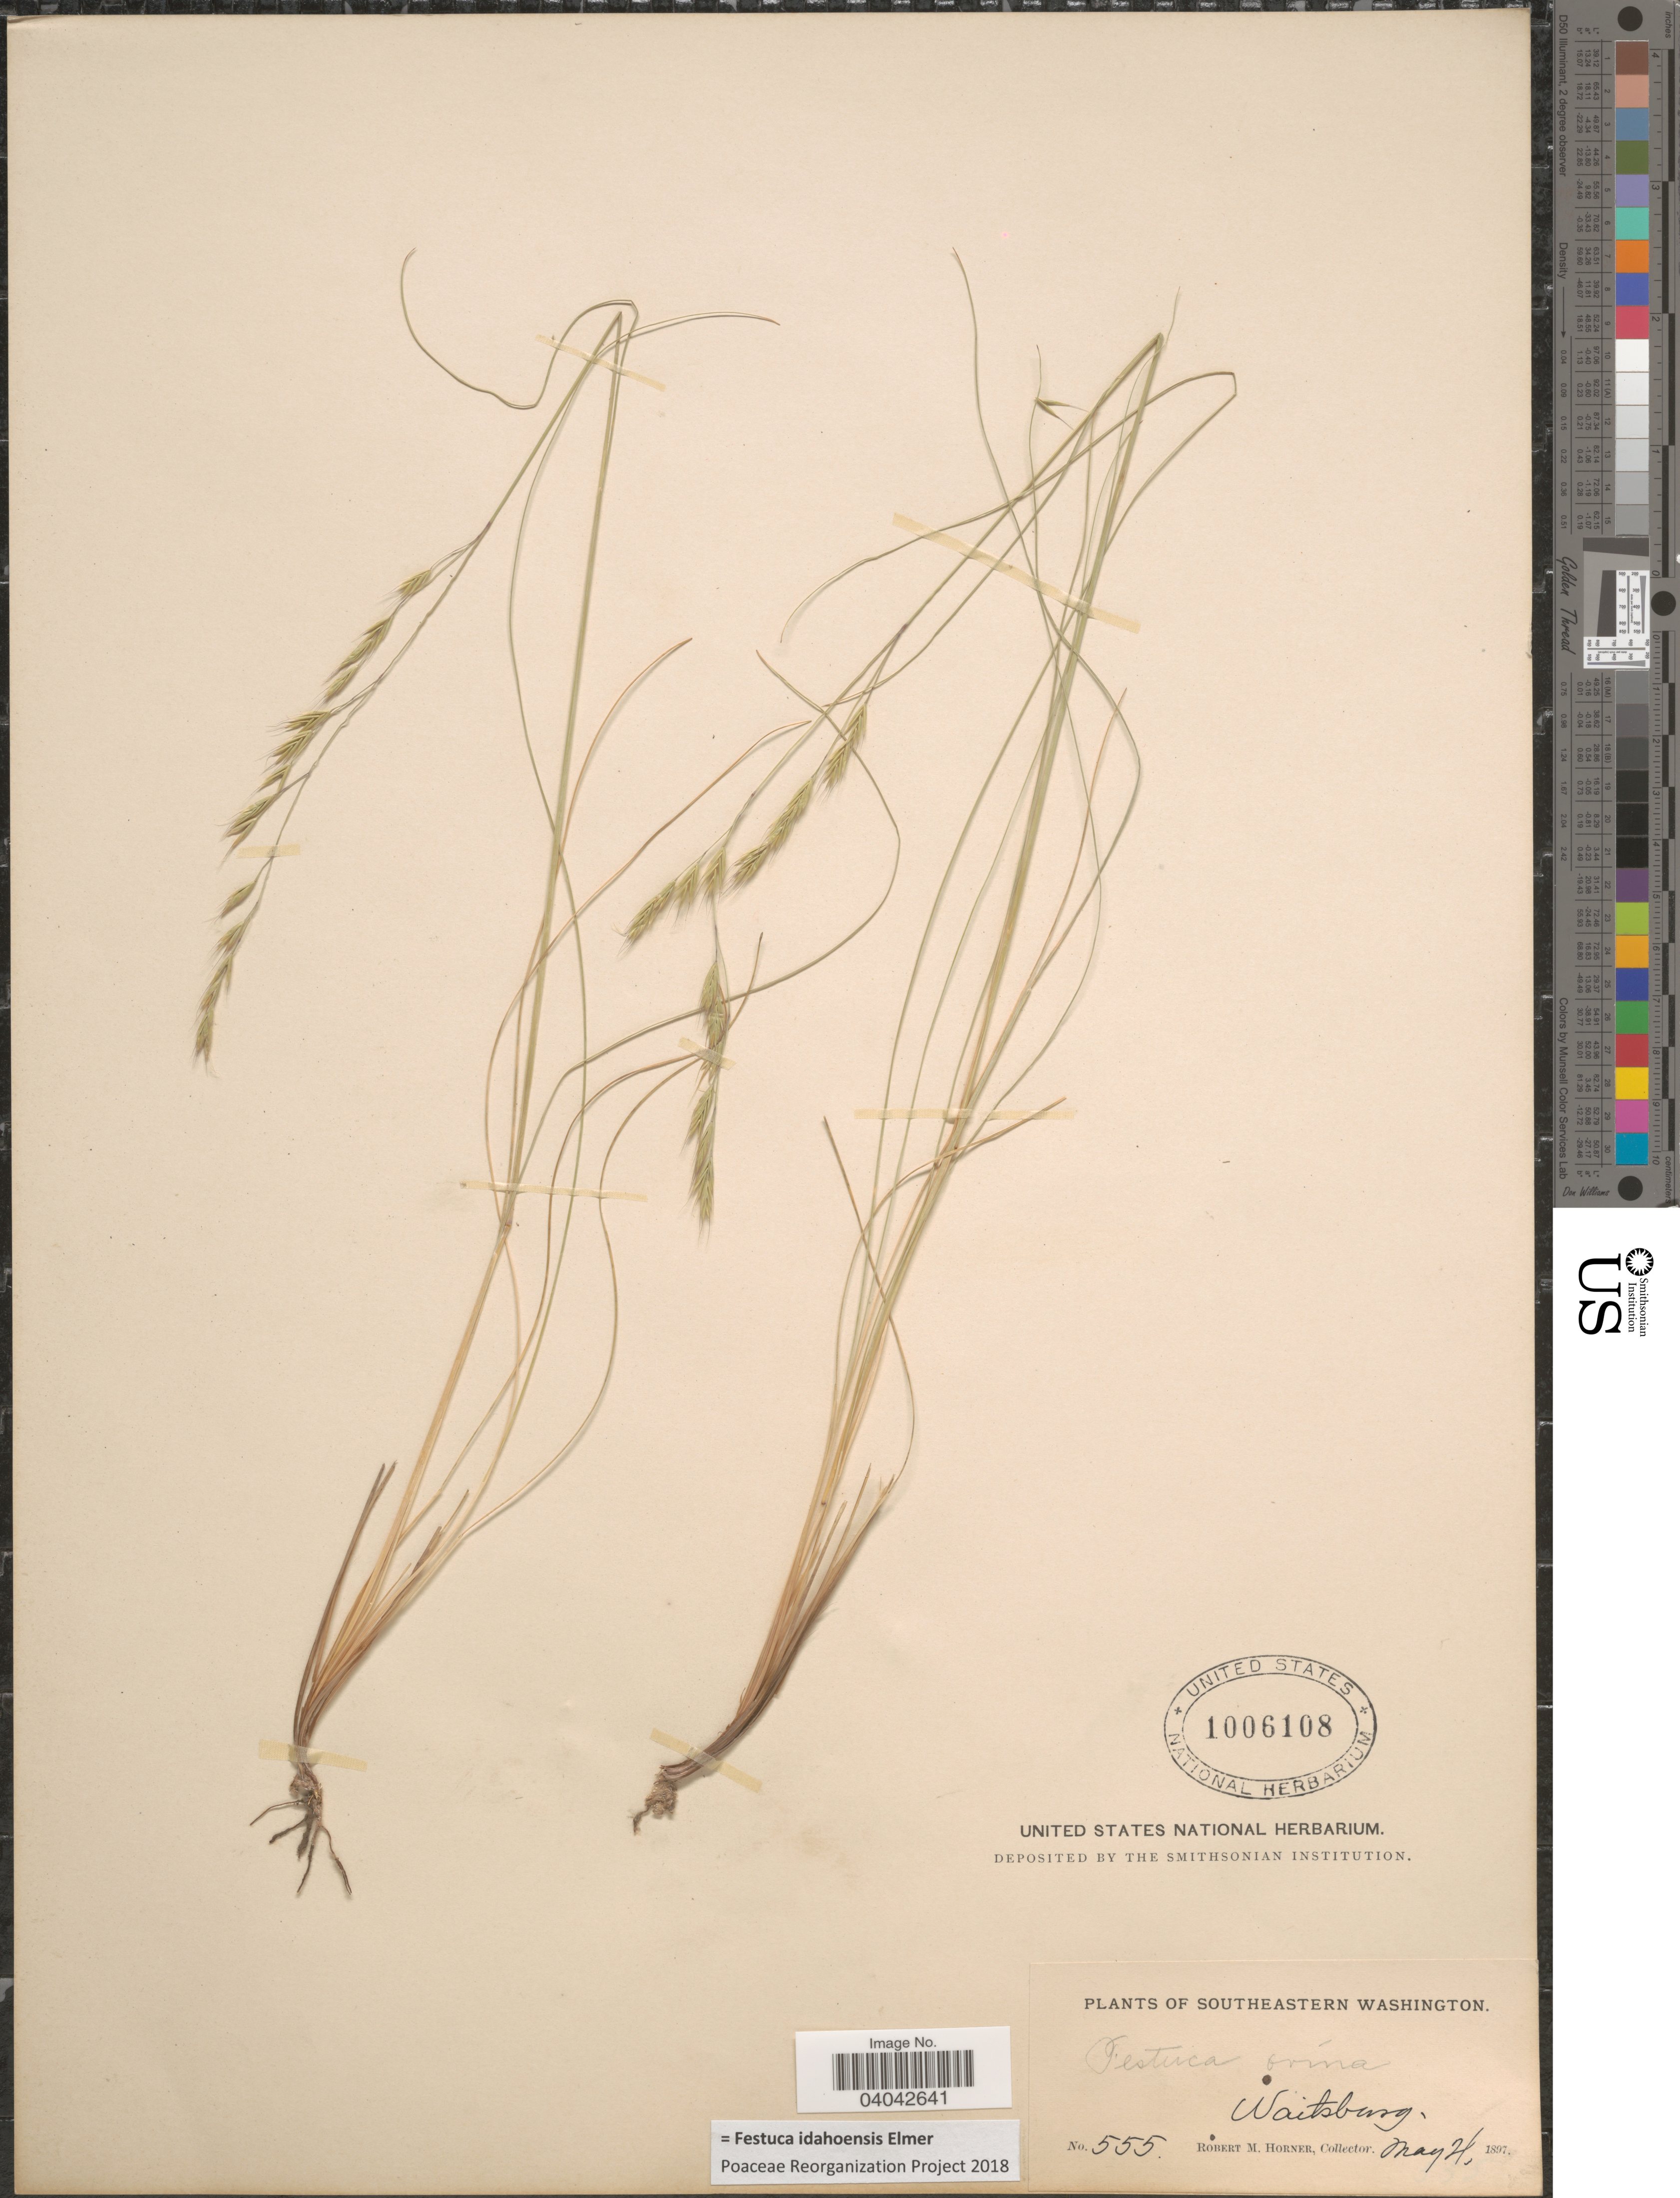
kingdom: Plantae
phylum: Tracheophyta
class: Liliopsida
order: Poales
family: Poaceae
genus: Festuca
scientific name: Festuca idahoensis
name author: Elmer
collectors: R. Horner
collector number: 555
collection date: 1897-05-04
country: United States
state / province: Washington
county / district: Walla Walla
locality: Southeastern Washington. Waitsburg.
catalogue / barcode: US 1006108